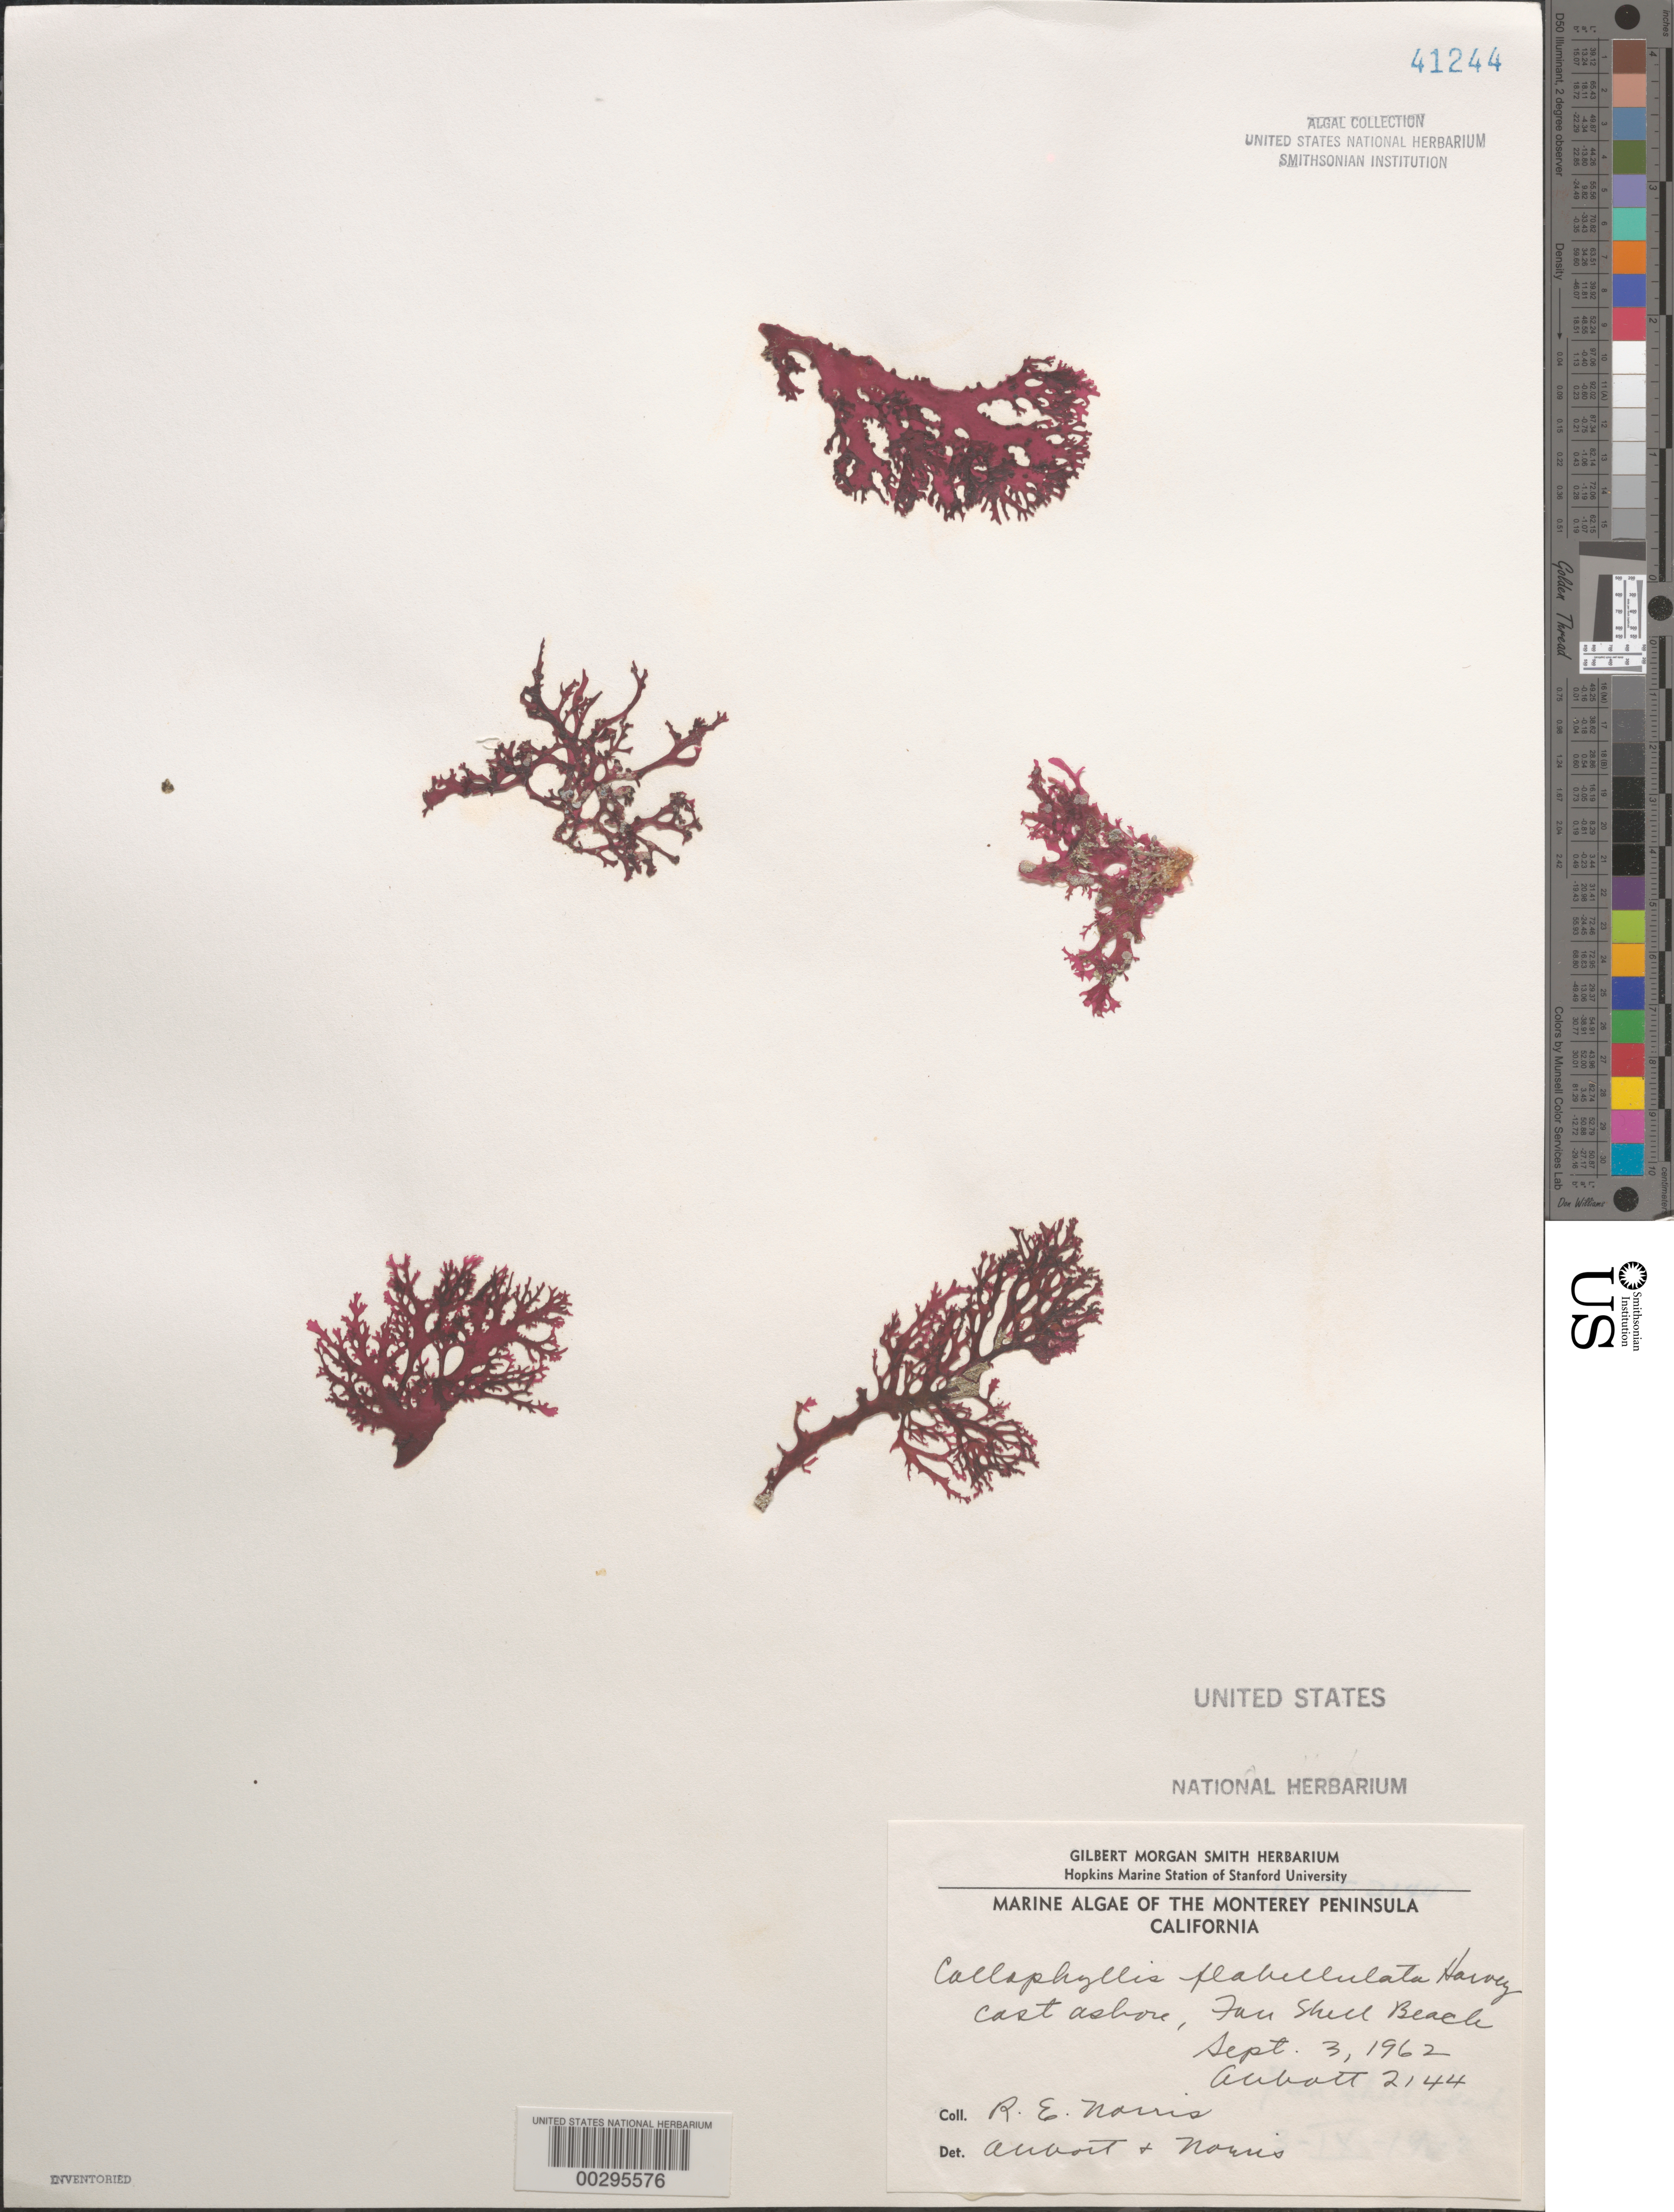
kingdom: Plantae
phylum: Rhodophyta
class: Florideophyceae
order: Gigartinales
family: Kallymeniaceae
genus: Callophyllis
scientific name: Callophyllis flabellulata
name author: Harv.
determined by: Abbott, I. A.; Norris, R. E.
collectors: R. E. Norris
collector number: IAA 2144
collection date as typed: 03 Sep 1962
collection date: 1962-09-03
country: United States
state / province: California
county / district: Monterey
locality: Fan Shell Beach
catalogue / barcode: US 41244